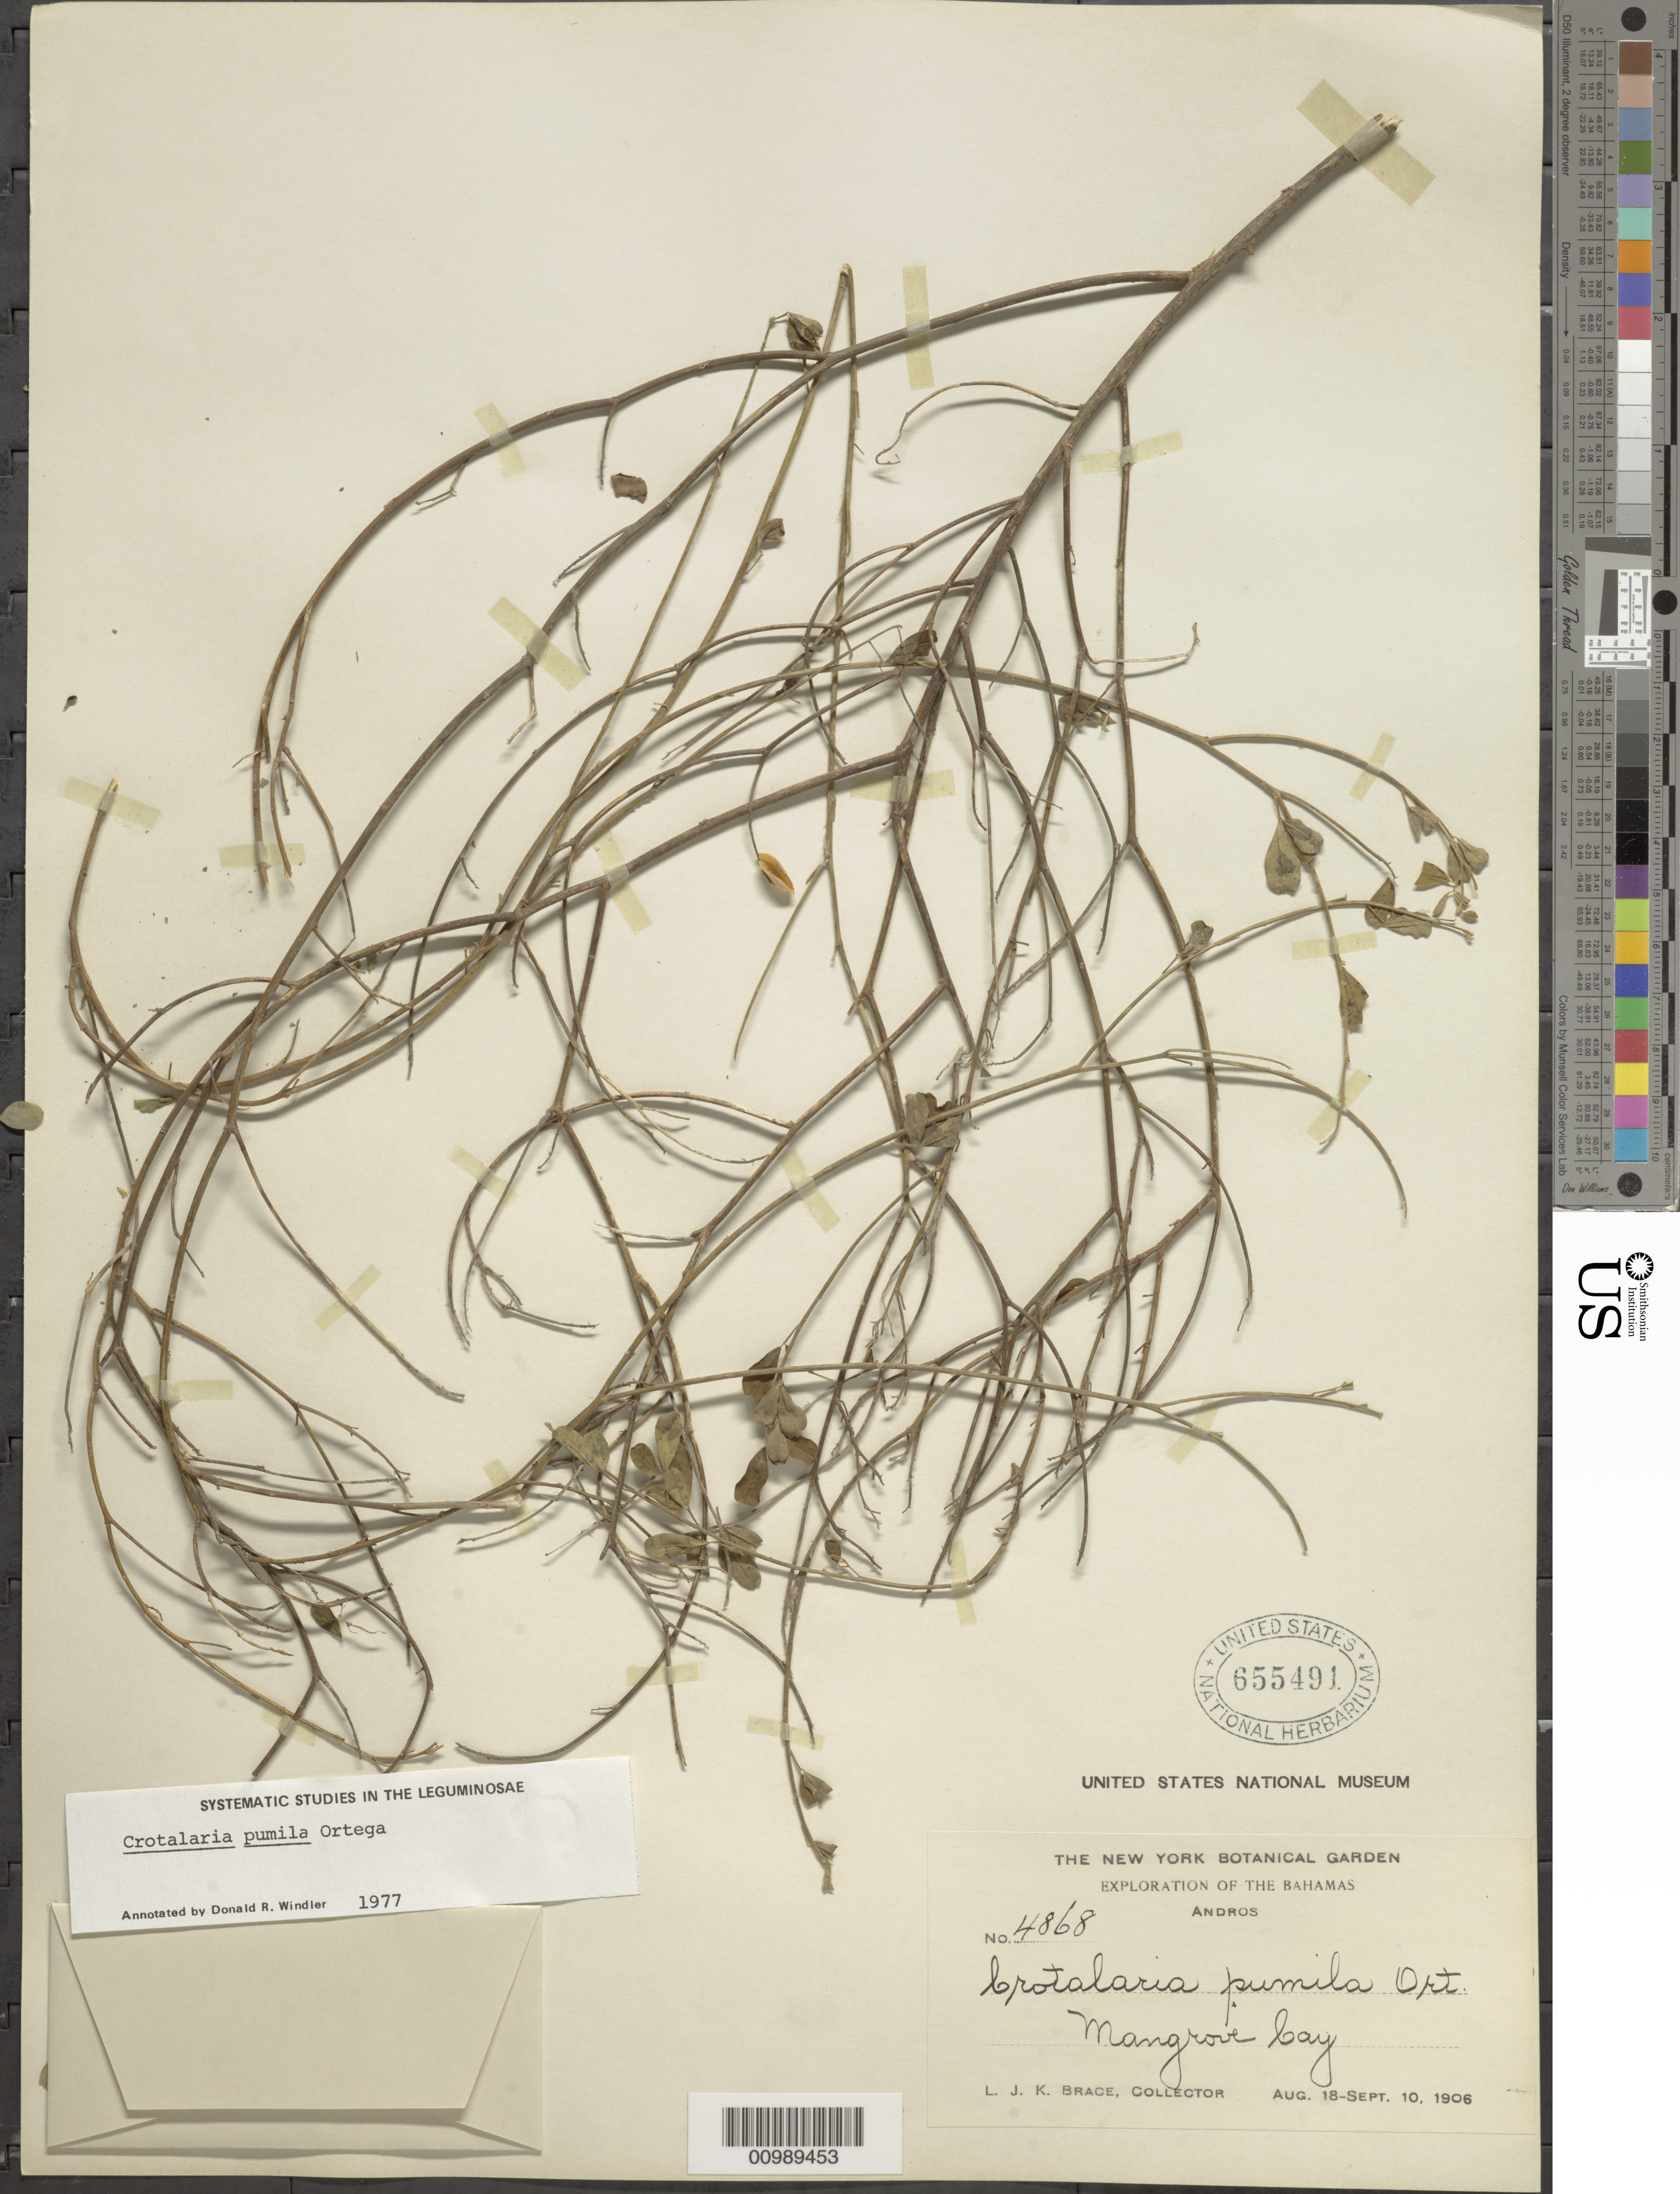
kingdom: Plantae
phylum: Tracheophyta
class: Magnoliopsida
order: Fabales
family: Fabaceae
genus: Crotalaria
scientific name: Crotalaria pumila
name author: Ortega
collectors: L. J. K. Brace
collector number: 4868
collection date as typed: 18 Aug 1906 to 10 Sep 1906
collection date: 1906-08-18/1906-09-10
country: Bahamas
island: Andros I.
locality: Mangrove Bay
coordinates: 0 N, 0 E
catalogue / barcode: US 655491